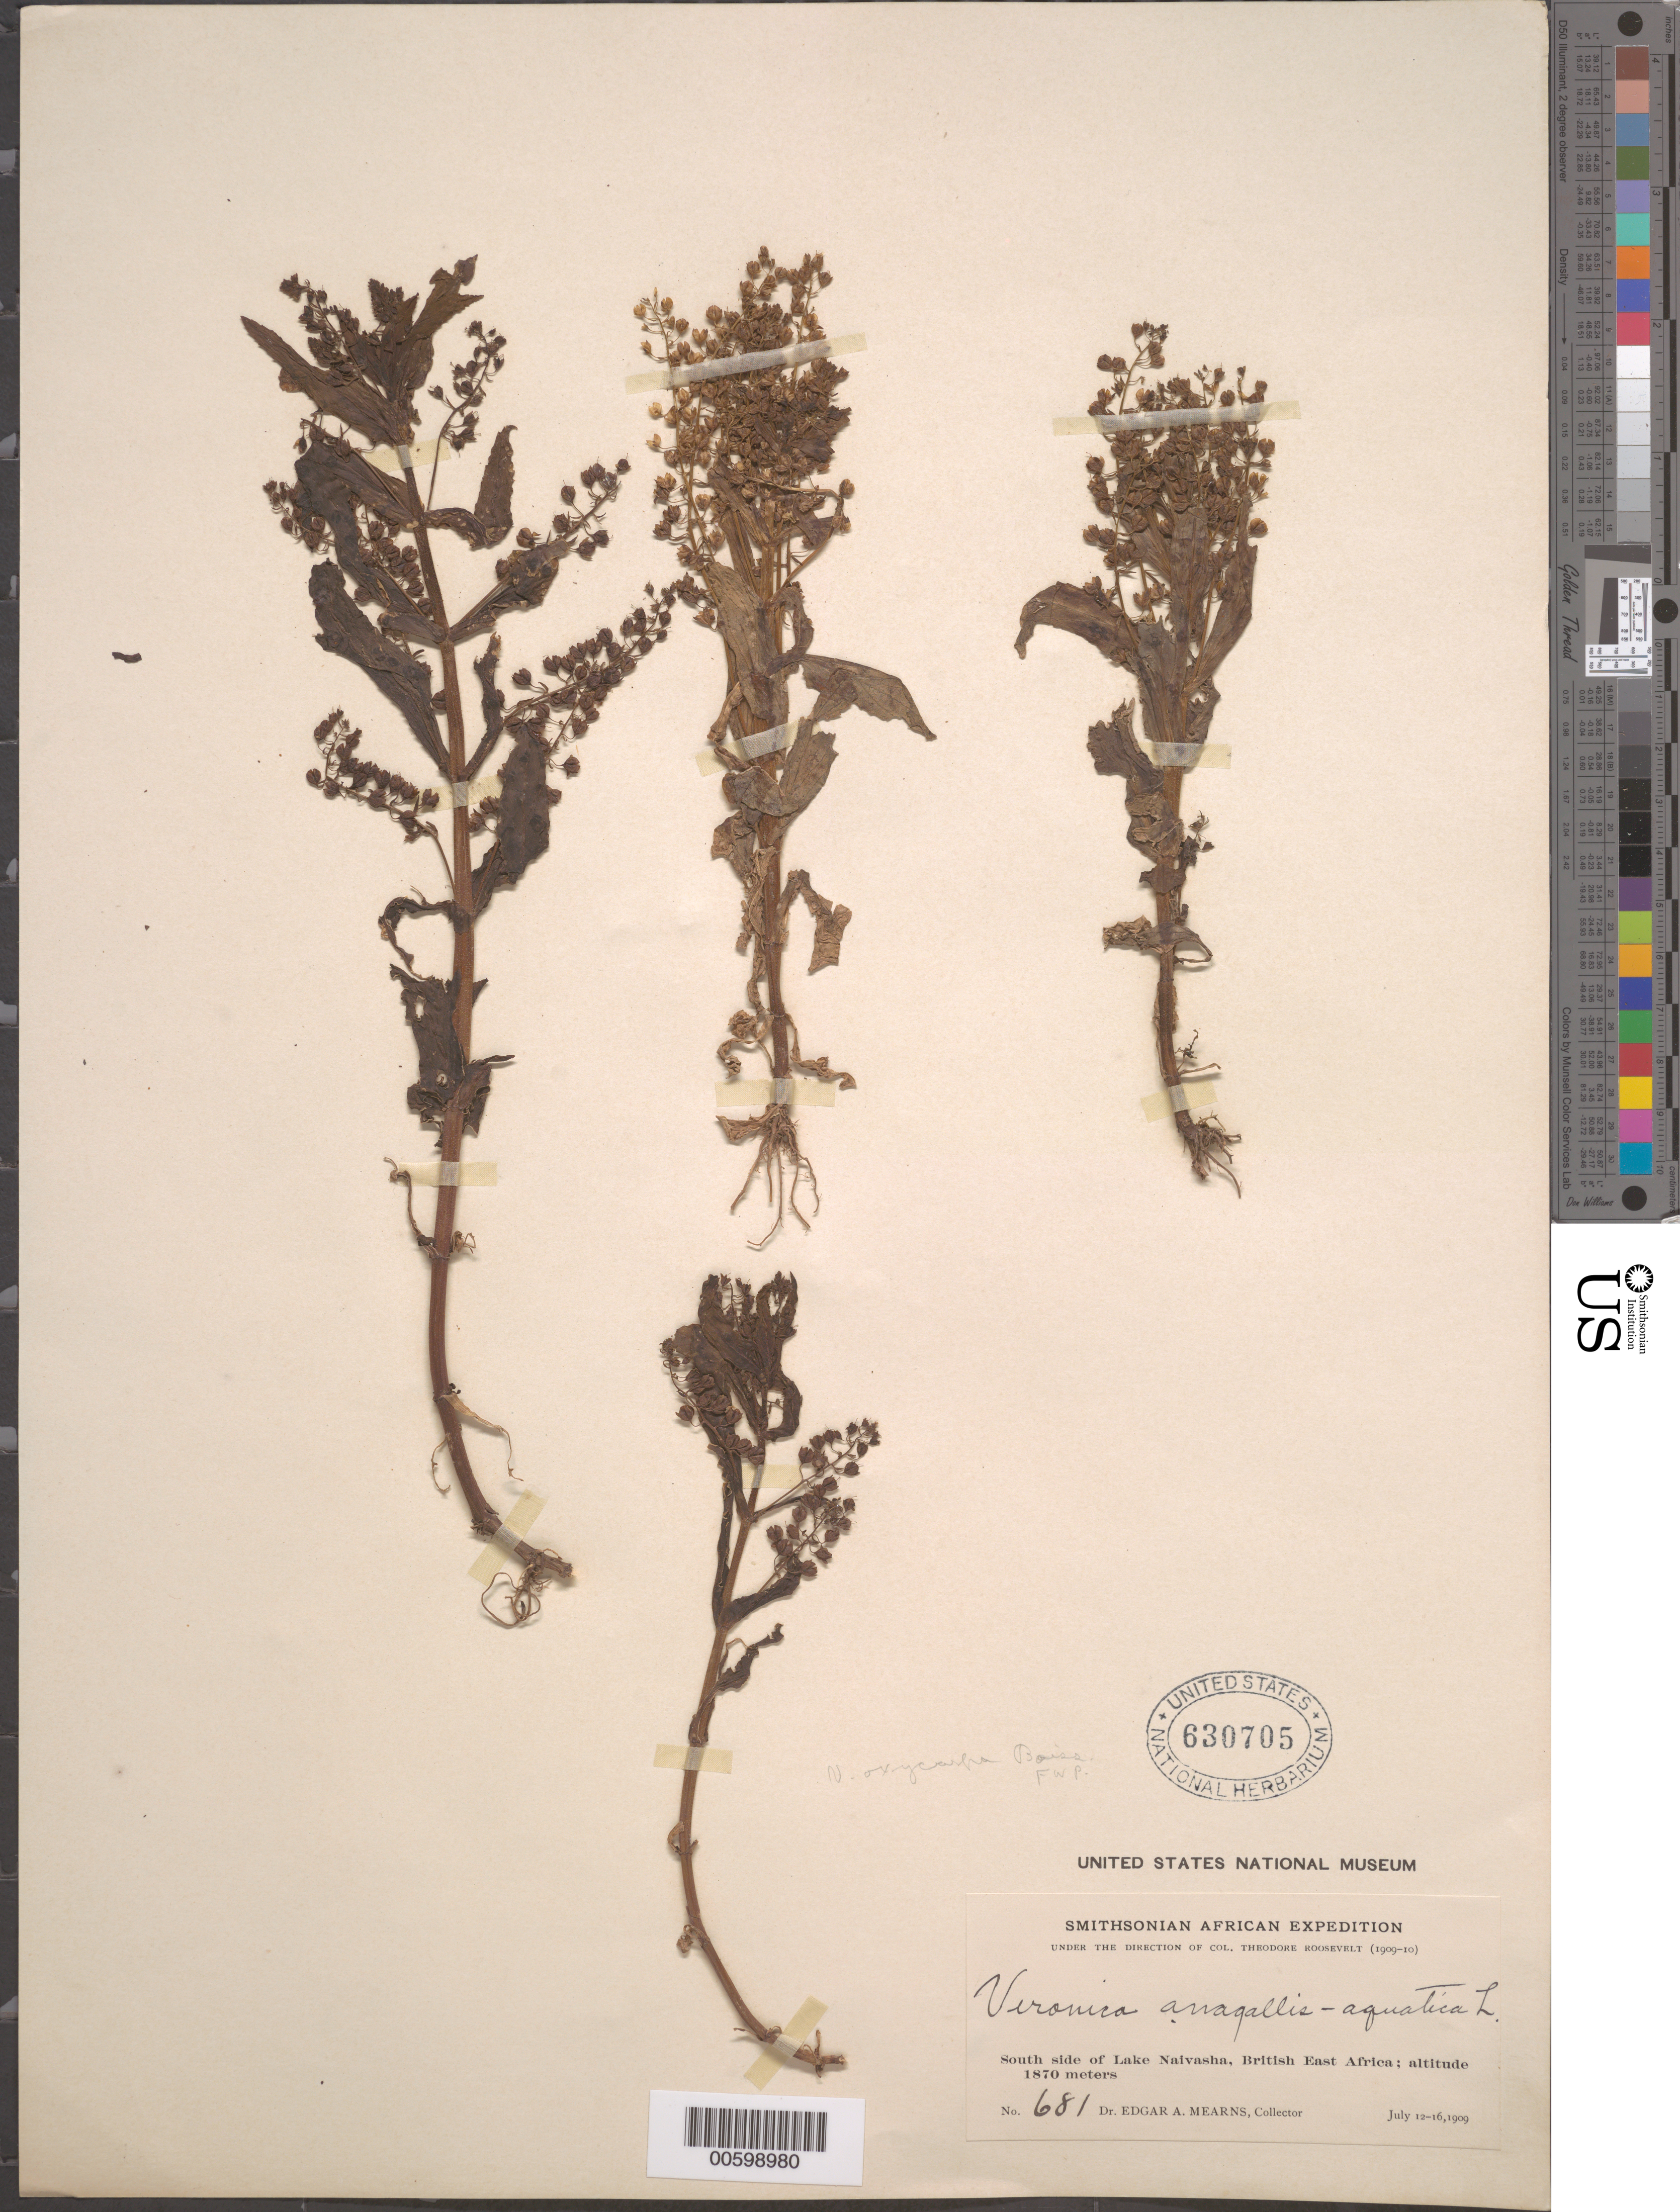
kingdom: Plantae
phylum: Tracheophyta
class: Magnoliopsida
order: Lamiales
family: Plantaginaceae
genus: Veronica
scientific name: Veronica anagallis-aquatica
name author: L.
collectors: E. A. Mearns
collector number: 681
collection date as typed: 12 Jul 1909 to 16 Jul 1909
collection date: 1909-07-12/1909-07-16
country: Kenya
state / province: Nakuru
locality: South side of Lake Naivasha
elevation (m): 1870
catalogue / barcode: US 630705